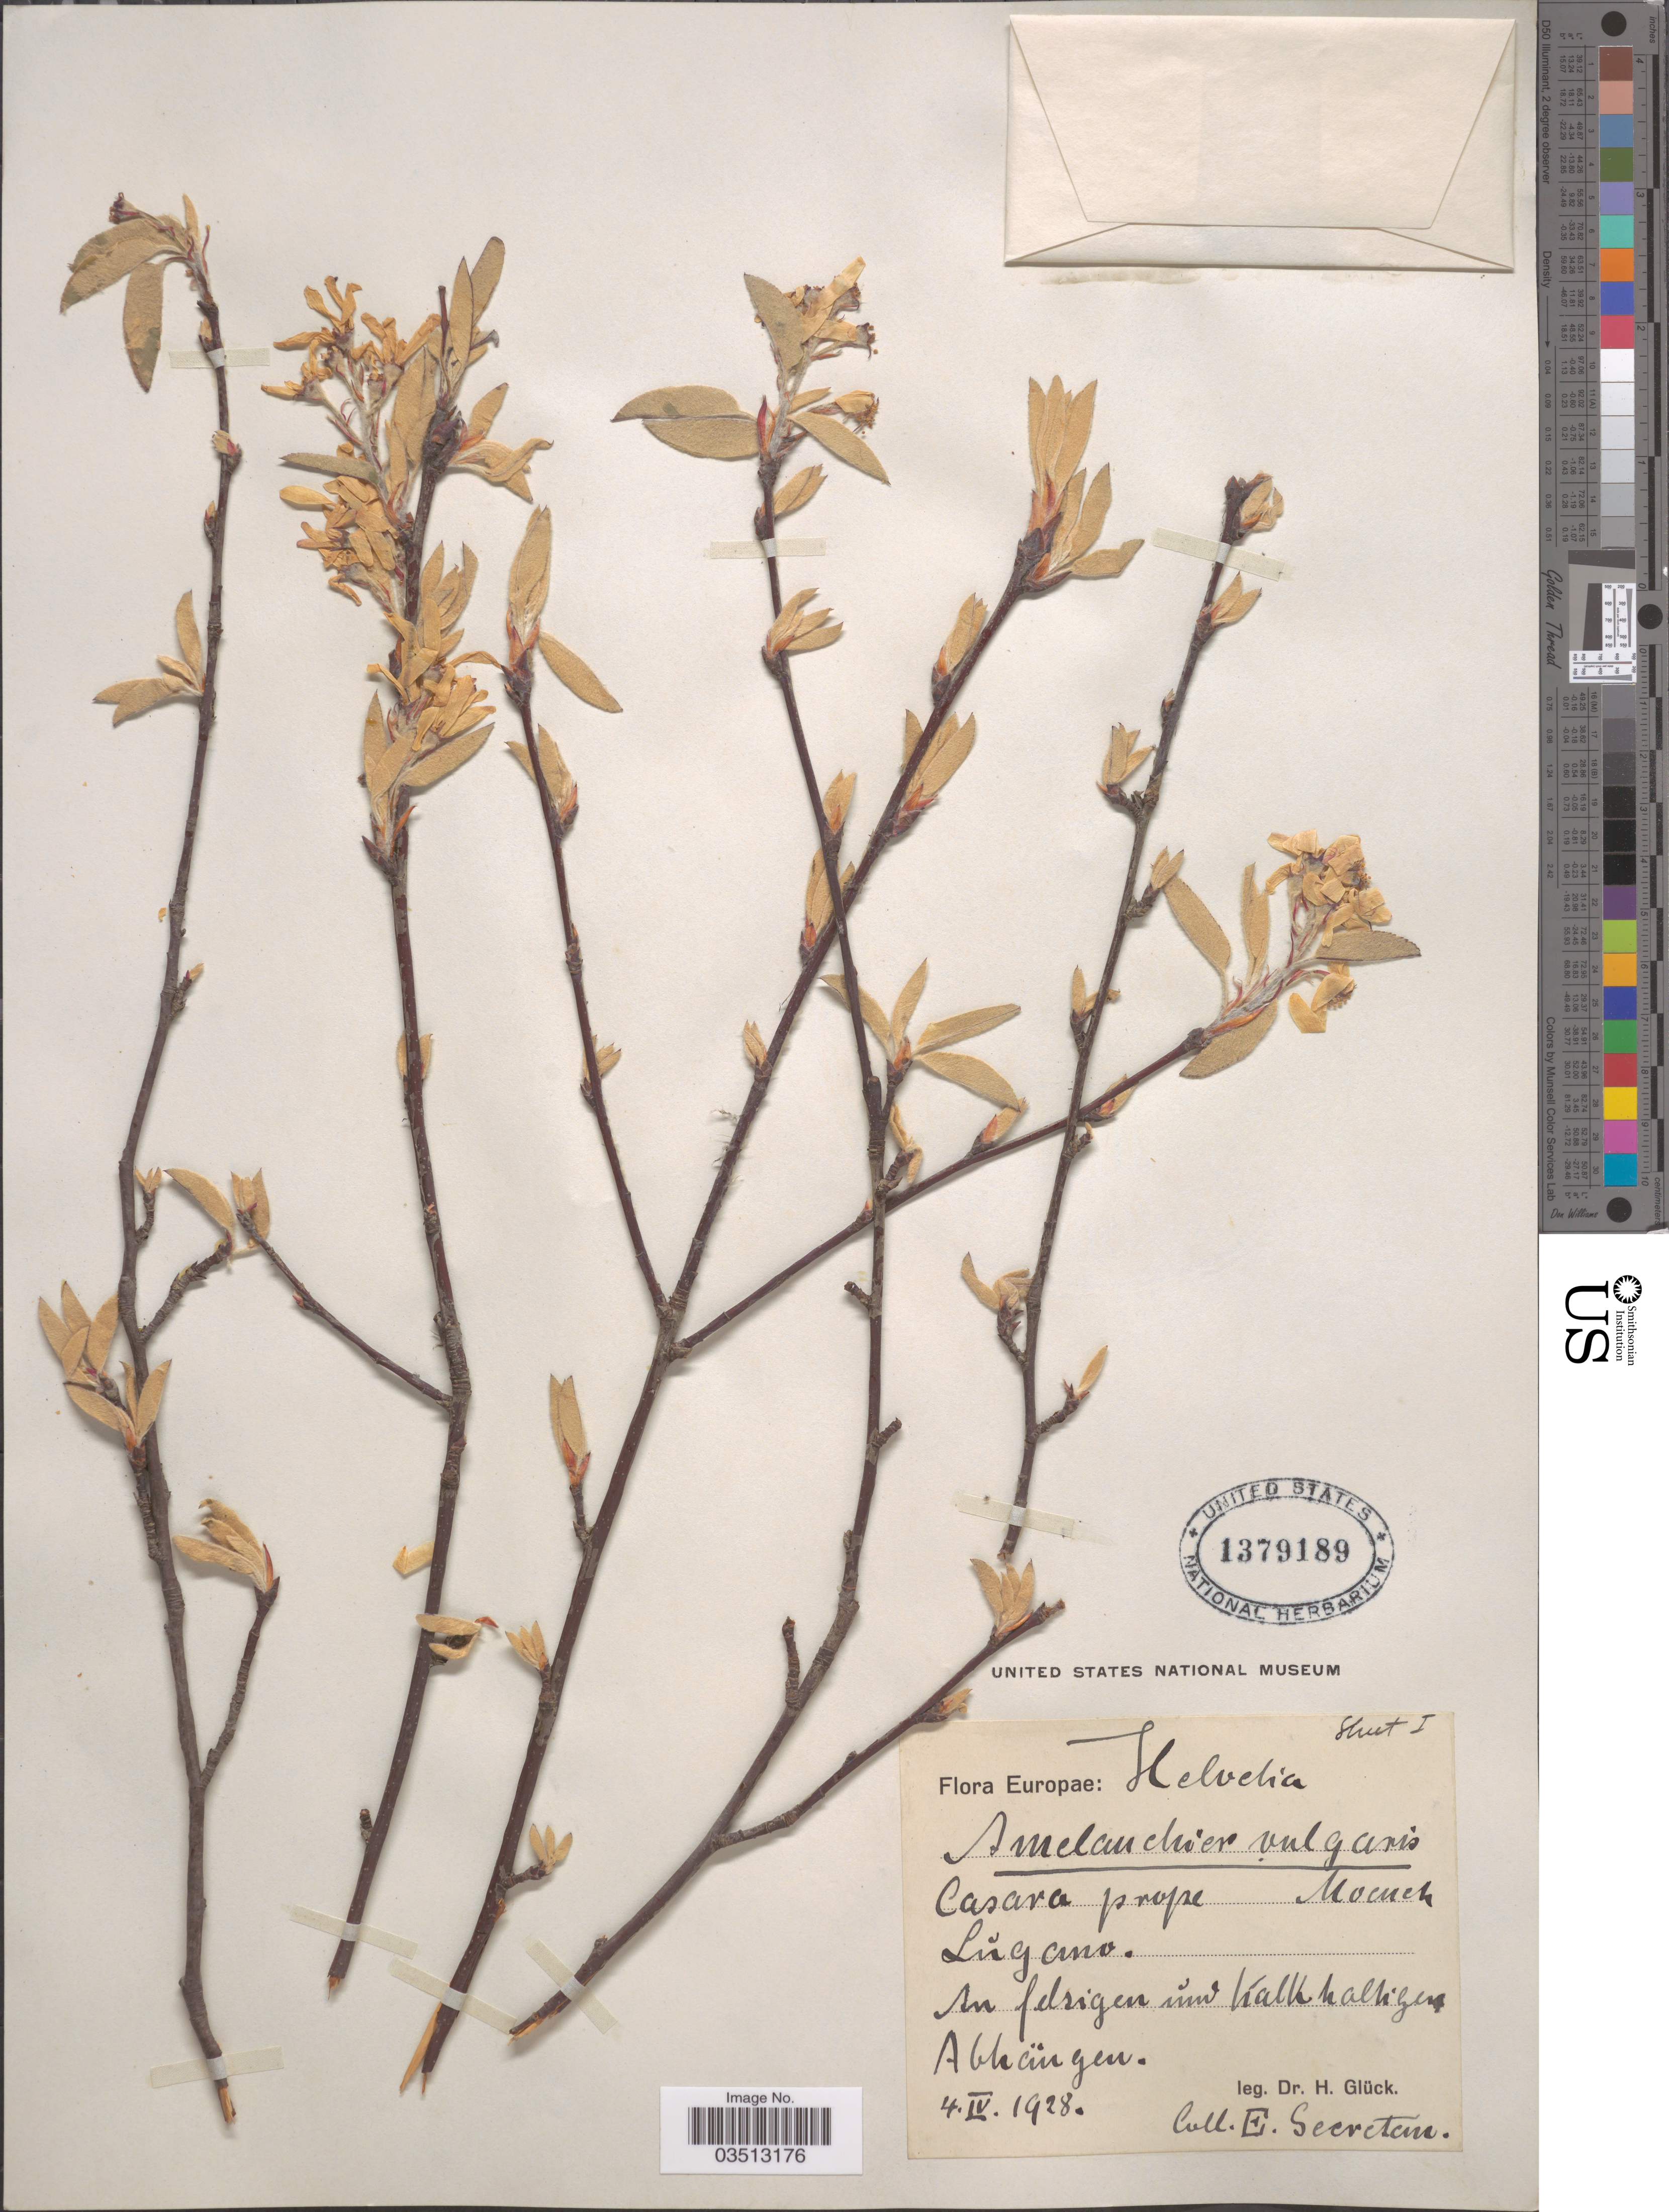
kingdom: Plantae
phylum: Tracheophyta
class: Magnoliopsida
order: Rosales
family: Rosaceae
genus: Amelanchier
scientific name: Amelanchier vulgaris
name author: Moench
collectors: H. Glück & E. Secretan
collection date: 1928-04-04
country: Switzerland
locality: Helvetia. Casara prope Lŭgano. An felsigen und Kalk halligen Abhängen.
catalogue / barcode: US 1379189